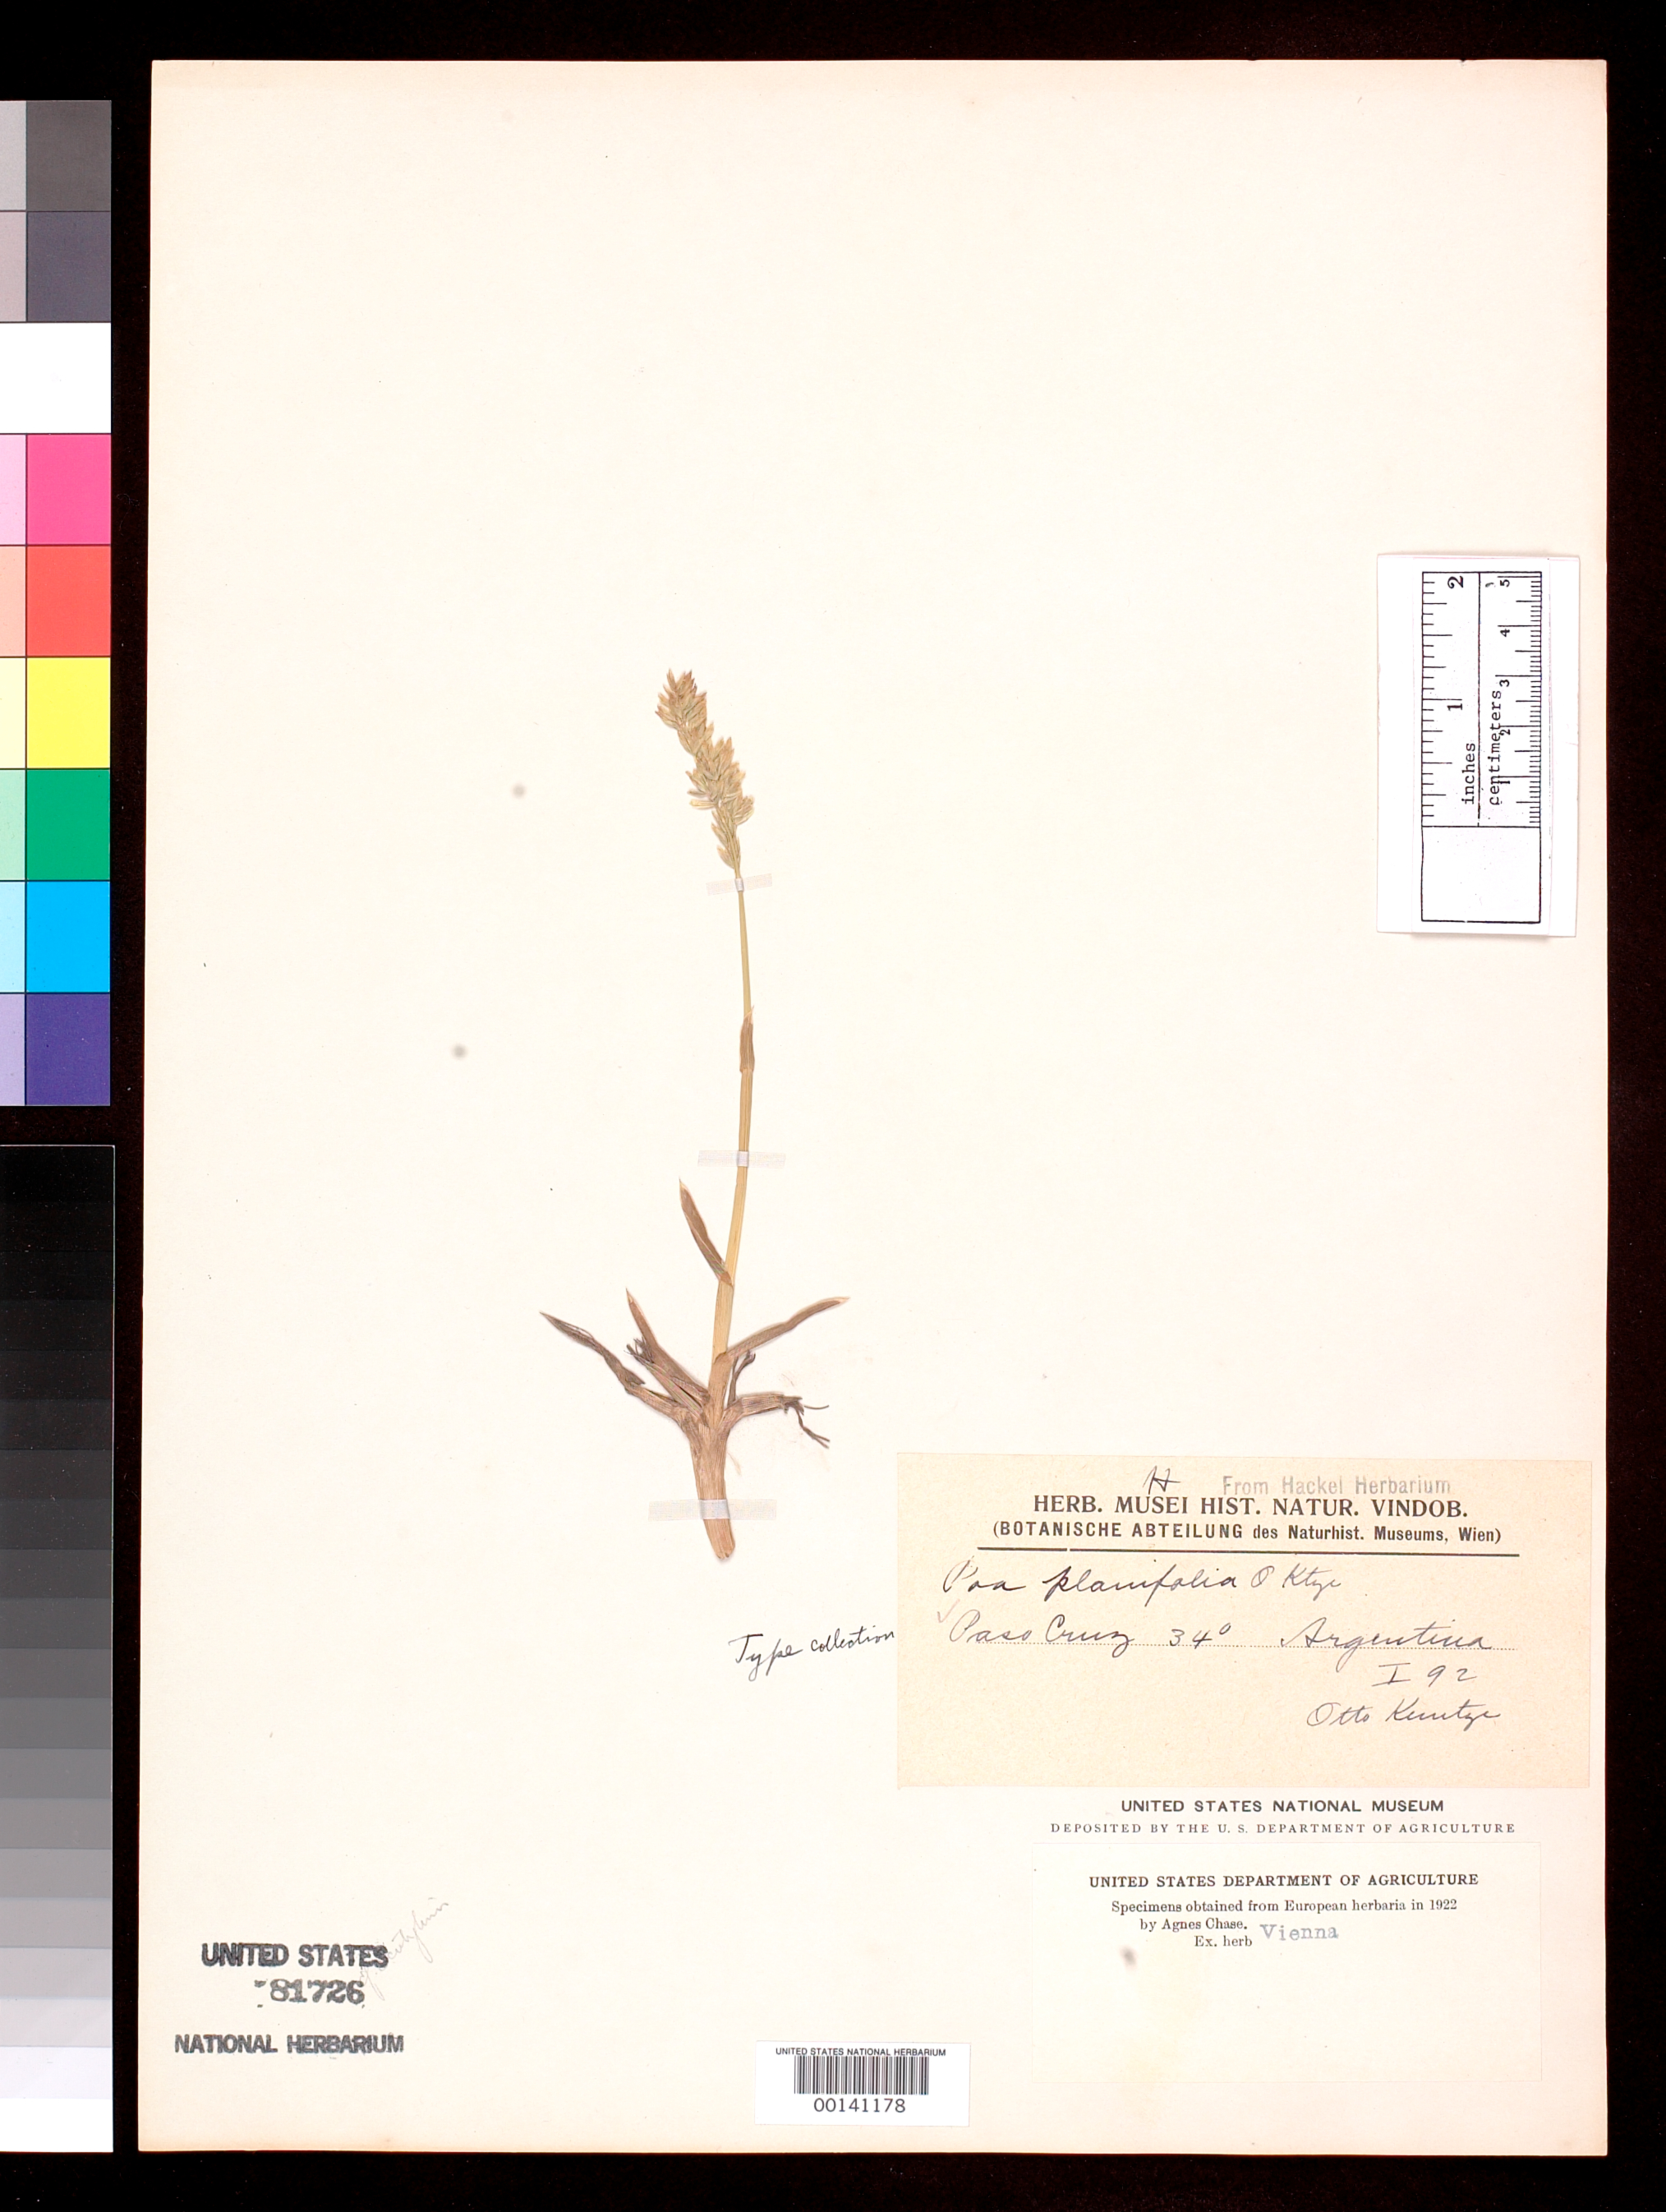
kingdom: Plantae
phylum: Tracheophyta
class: Liliopsida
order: Poales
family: Poaceae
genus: Poa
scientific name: Poa planifolia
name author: Kuntze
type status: Isosyntype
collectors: C.E.O. Kuntze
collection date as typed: Jan 1892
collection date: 1892-01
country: Argentina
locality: Paso Cruz.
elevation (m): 2800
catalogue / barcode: US 81726